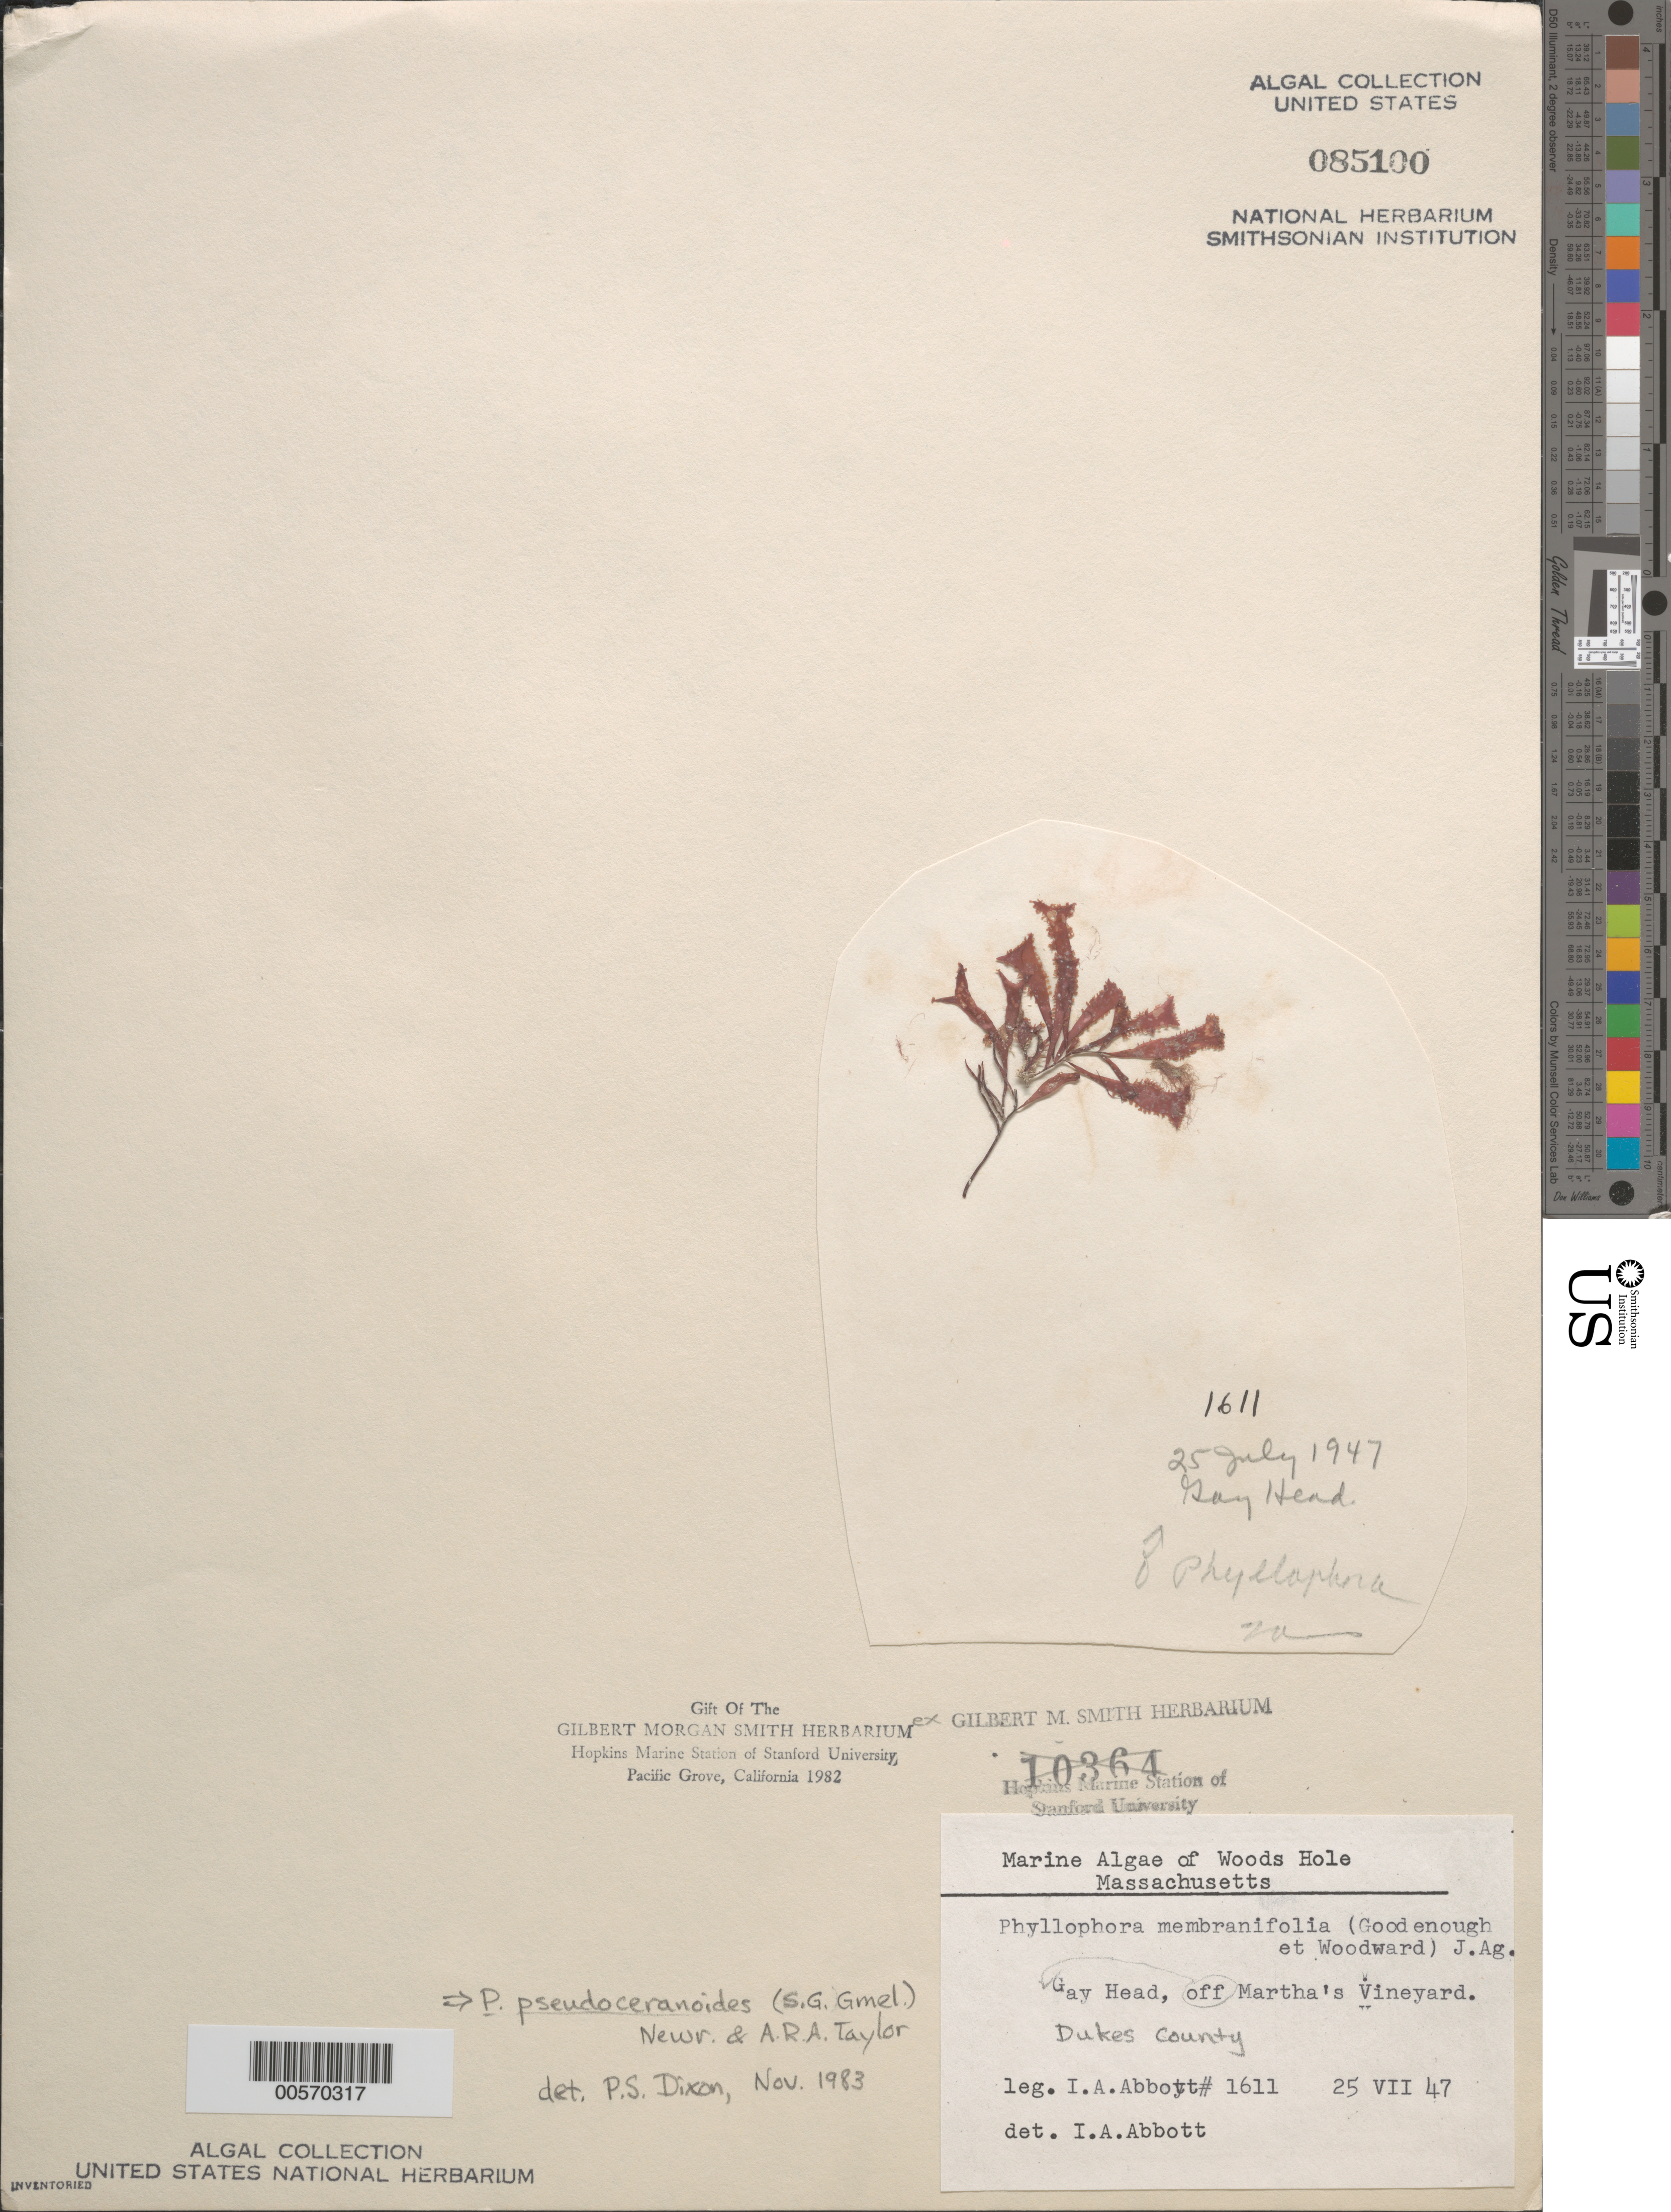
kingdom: Plantae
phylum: Rhodophyta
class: Florideophyceae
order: Gigartinales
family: Phyllophoraceae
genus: Phyllophora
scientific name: Phyllophora pseudoceranoides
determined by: Dixon, P. S.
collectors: I. A. Abbott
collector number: IAA 1611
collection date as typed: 25 Jul 1947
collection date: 1947-07-25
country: United States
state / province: Massachusetts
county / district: Dukes County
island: Martha's Vineyard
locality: Off Gay Head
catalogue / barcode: US 85100